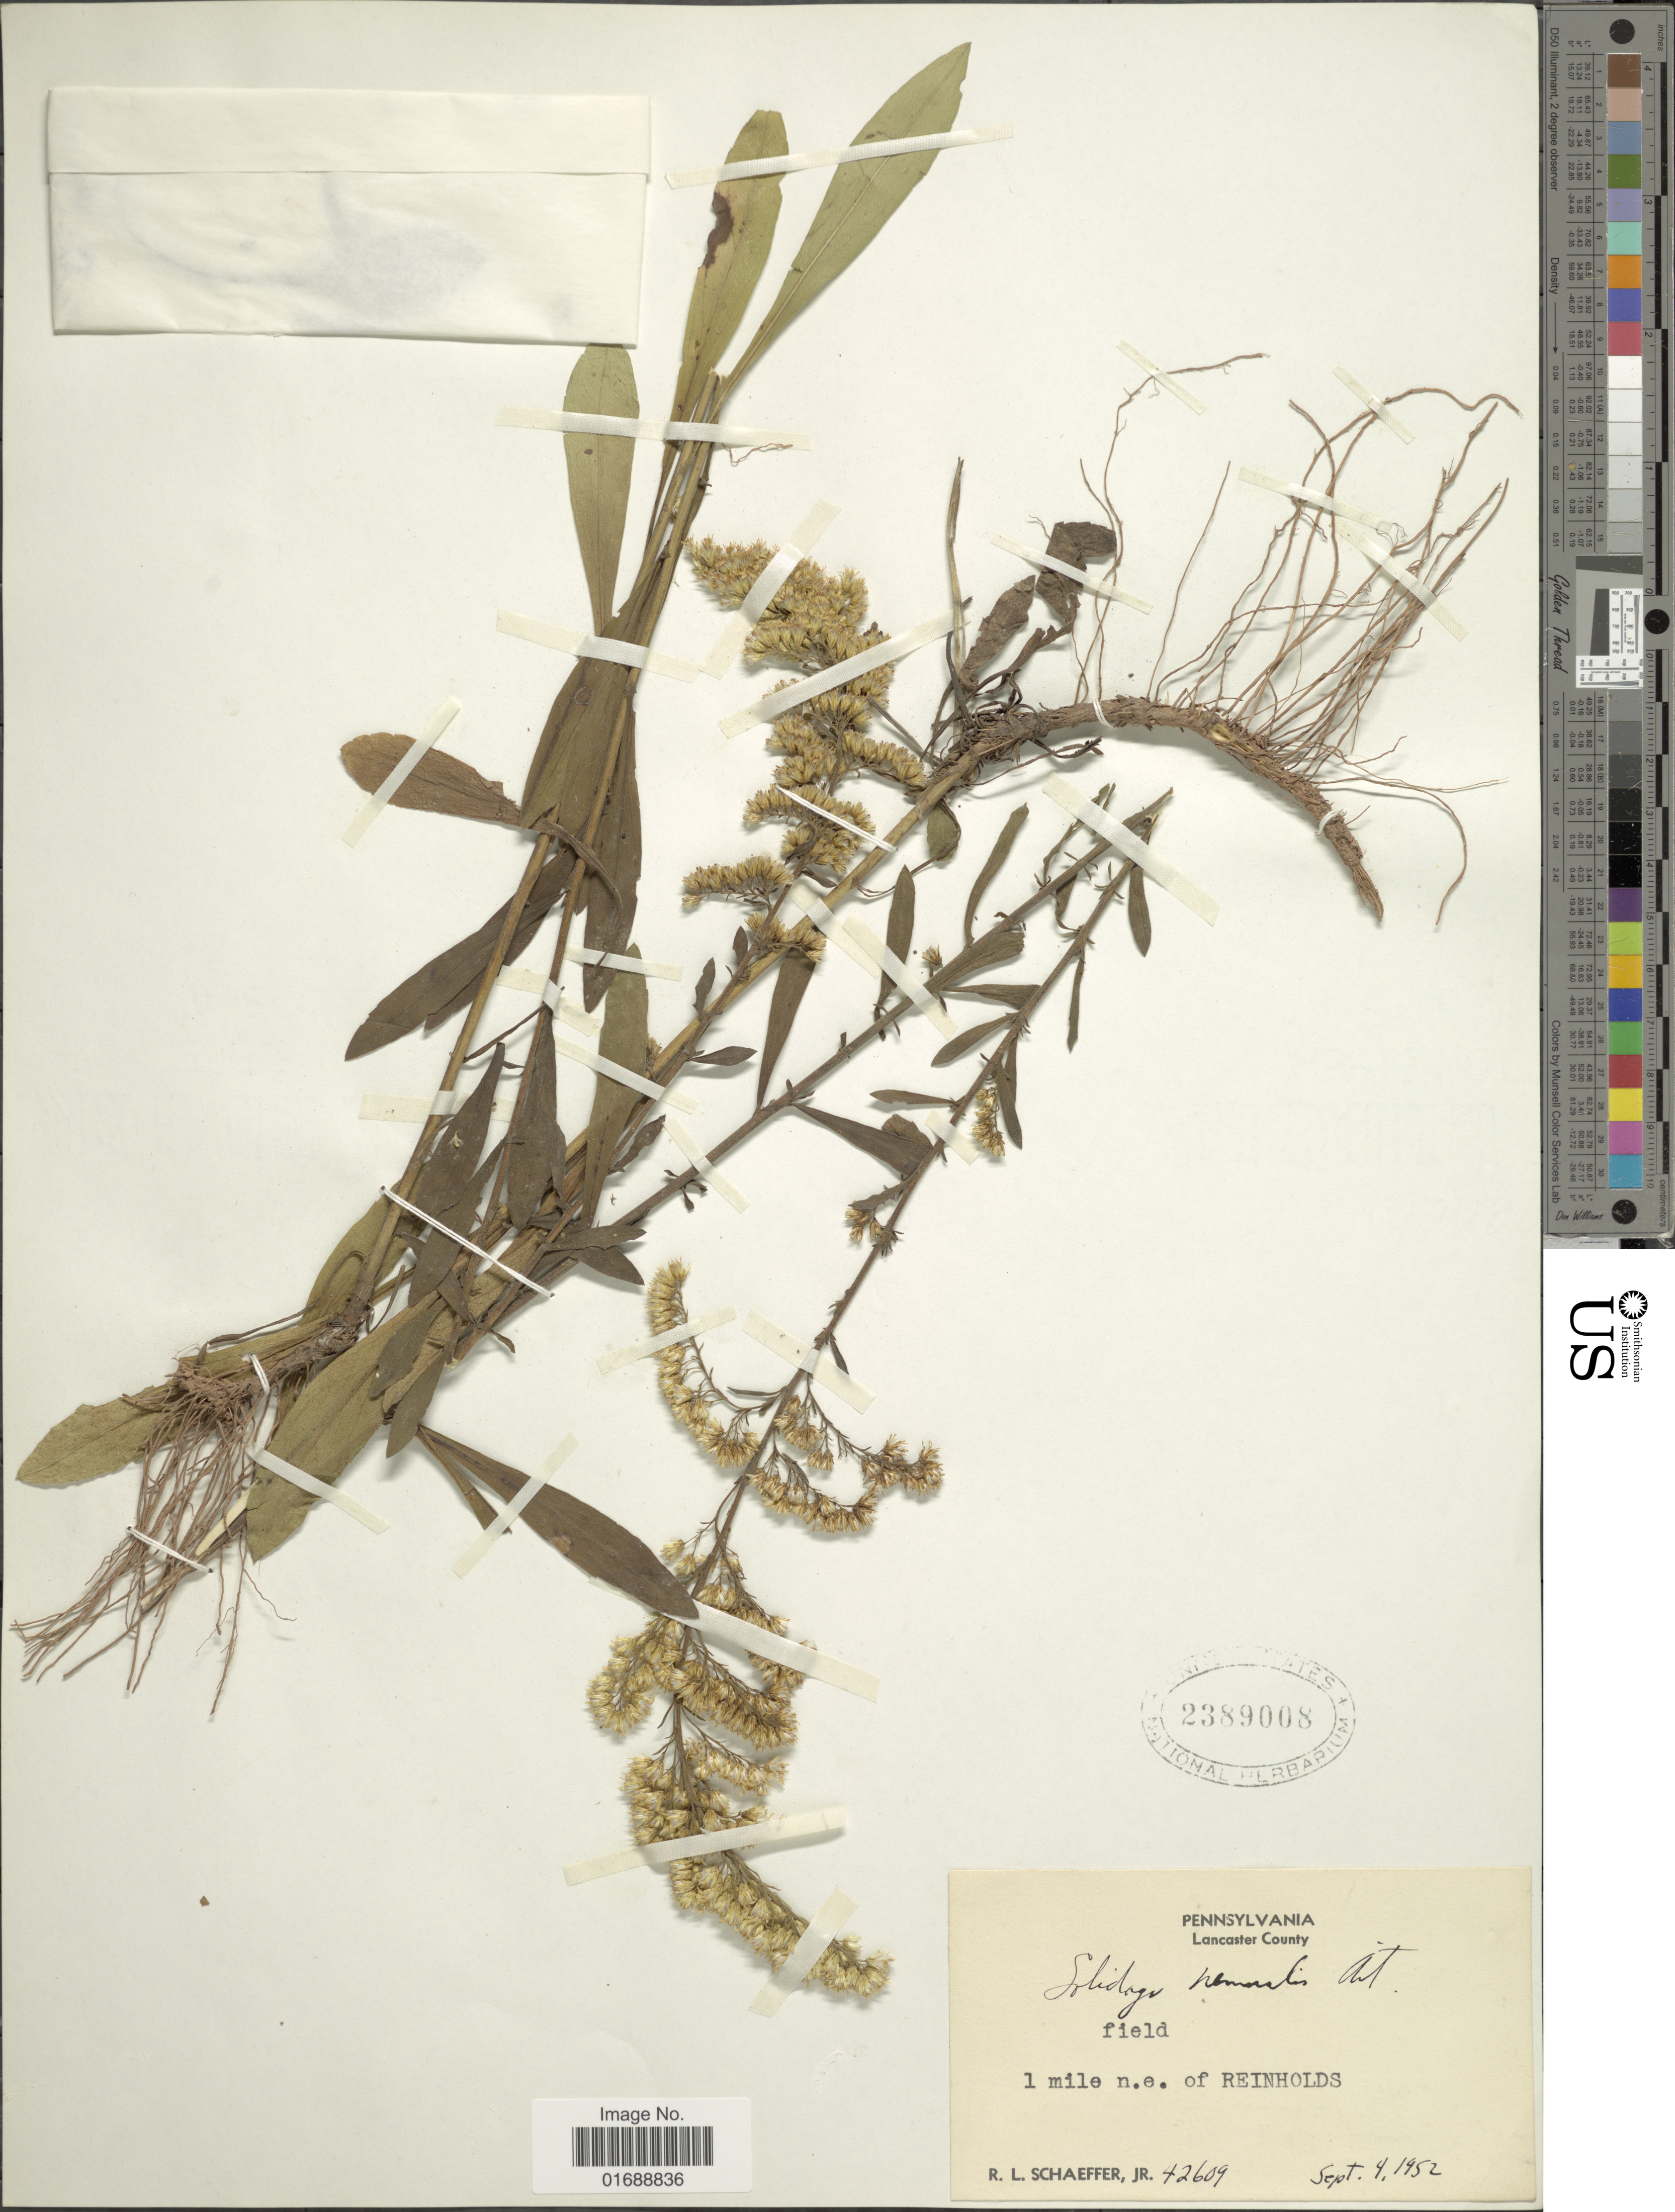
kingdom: Plantae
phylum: Tracheophyta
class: Magnoliopsida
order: Asterales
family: Asteraceae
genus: Solidago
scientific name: Solidago nemoralis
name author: Aiton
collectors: R. L. Schaeffer Jr.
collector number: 42609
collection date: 1952-09-04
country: United States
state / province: Pennsylvania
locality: Lancaster County, 1 mile n.e. of Reinholds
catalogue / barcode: US 2389008